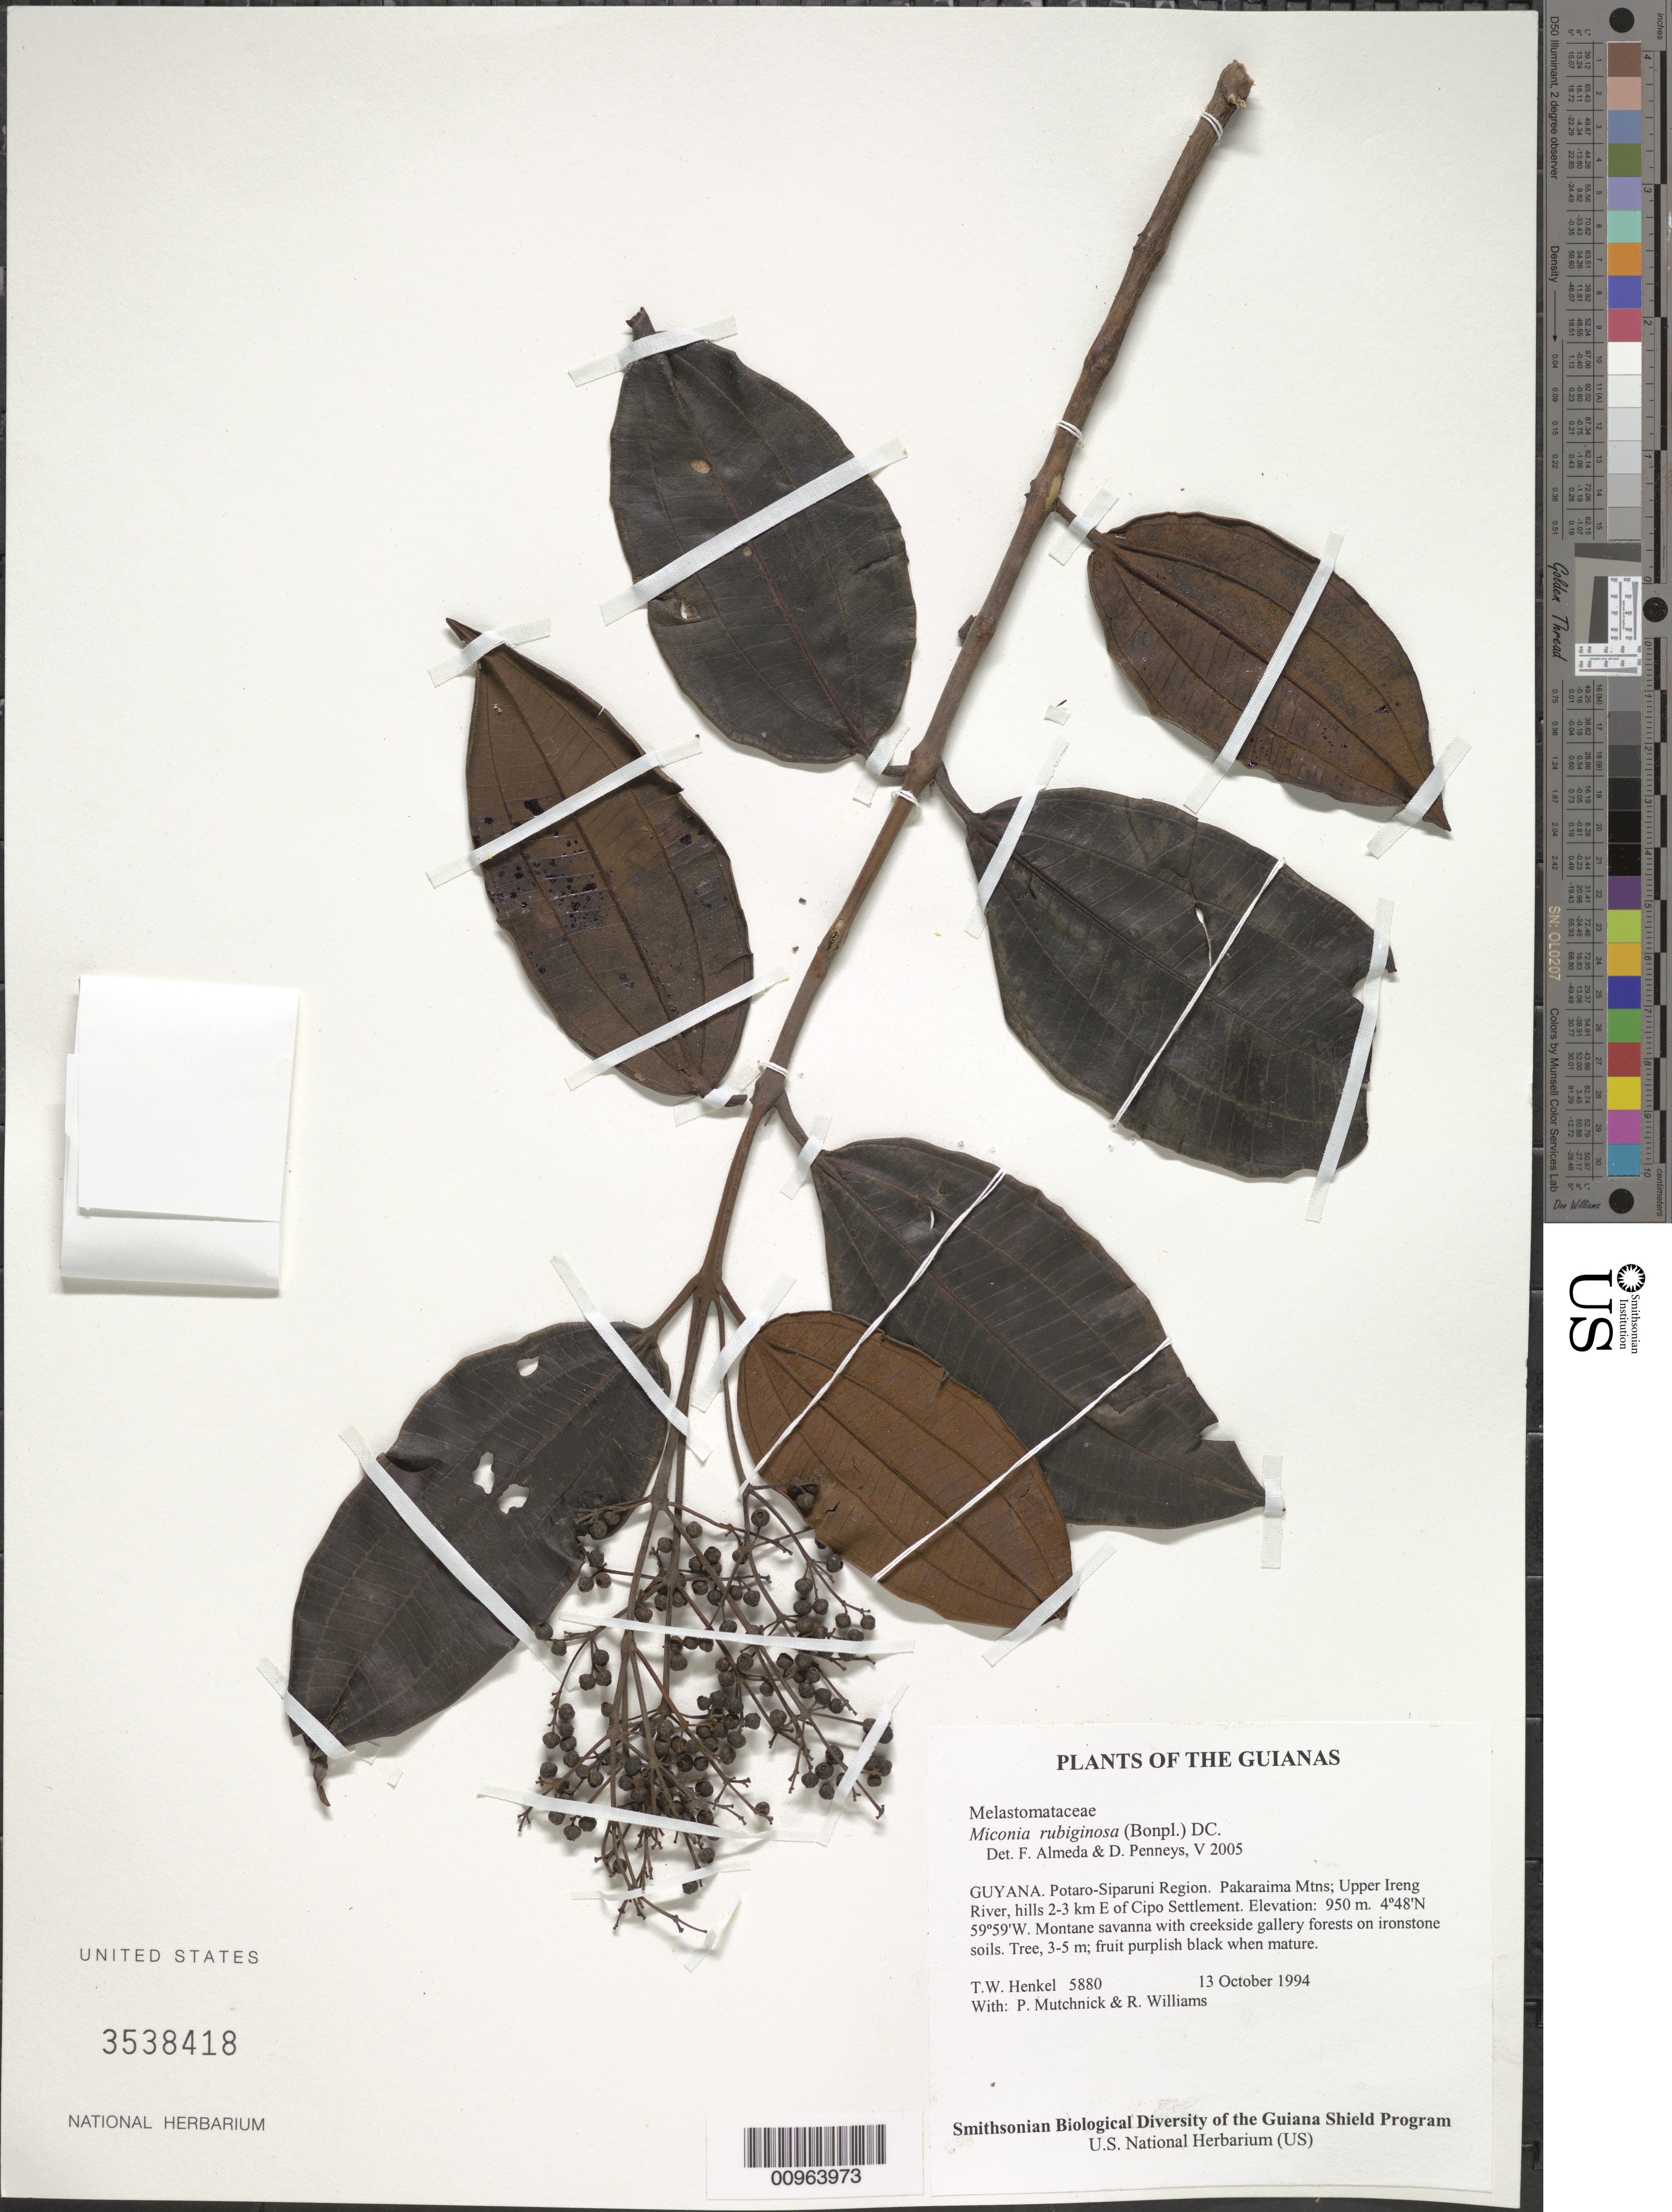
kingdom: Plantae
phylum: Tracheophyta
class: Magnoliopsida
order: Myrtales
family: Melastomataceae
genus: Miconia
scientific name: Miconia rubiginosa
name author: (Bonpl.) DC.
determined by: Almeda, F.; Penneys, D. S.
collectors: T. Henkel, P. Mutchnick & R. Williams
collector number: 5880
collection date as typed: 13 October 1994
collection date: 1994-10-13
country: Guyana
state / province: Potaro-Siparuni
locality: Pakaraima Mtns; Upper Ireng River, hills 2-3 km E of Cipo Settlement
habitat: Montane savanna with creekside gallery forests on ironstone soils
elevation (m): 950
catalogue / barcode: US 3538418